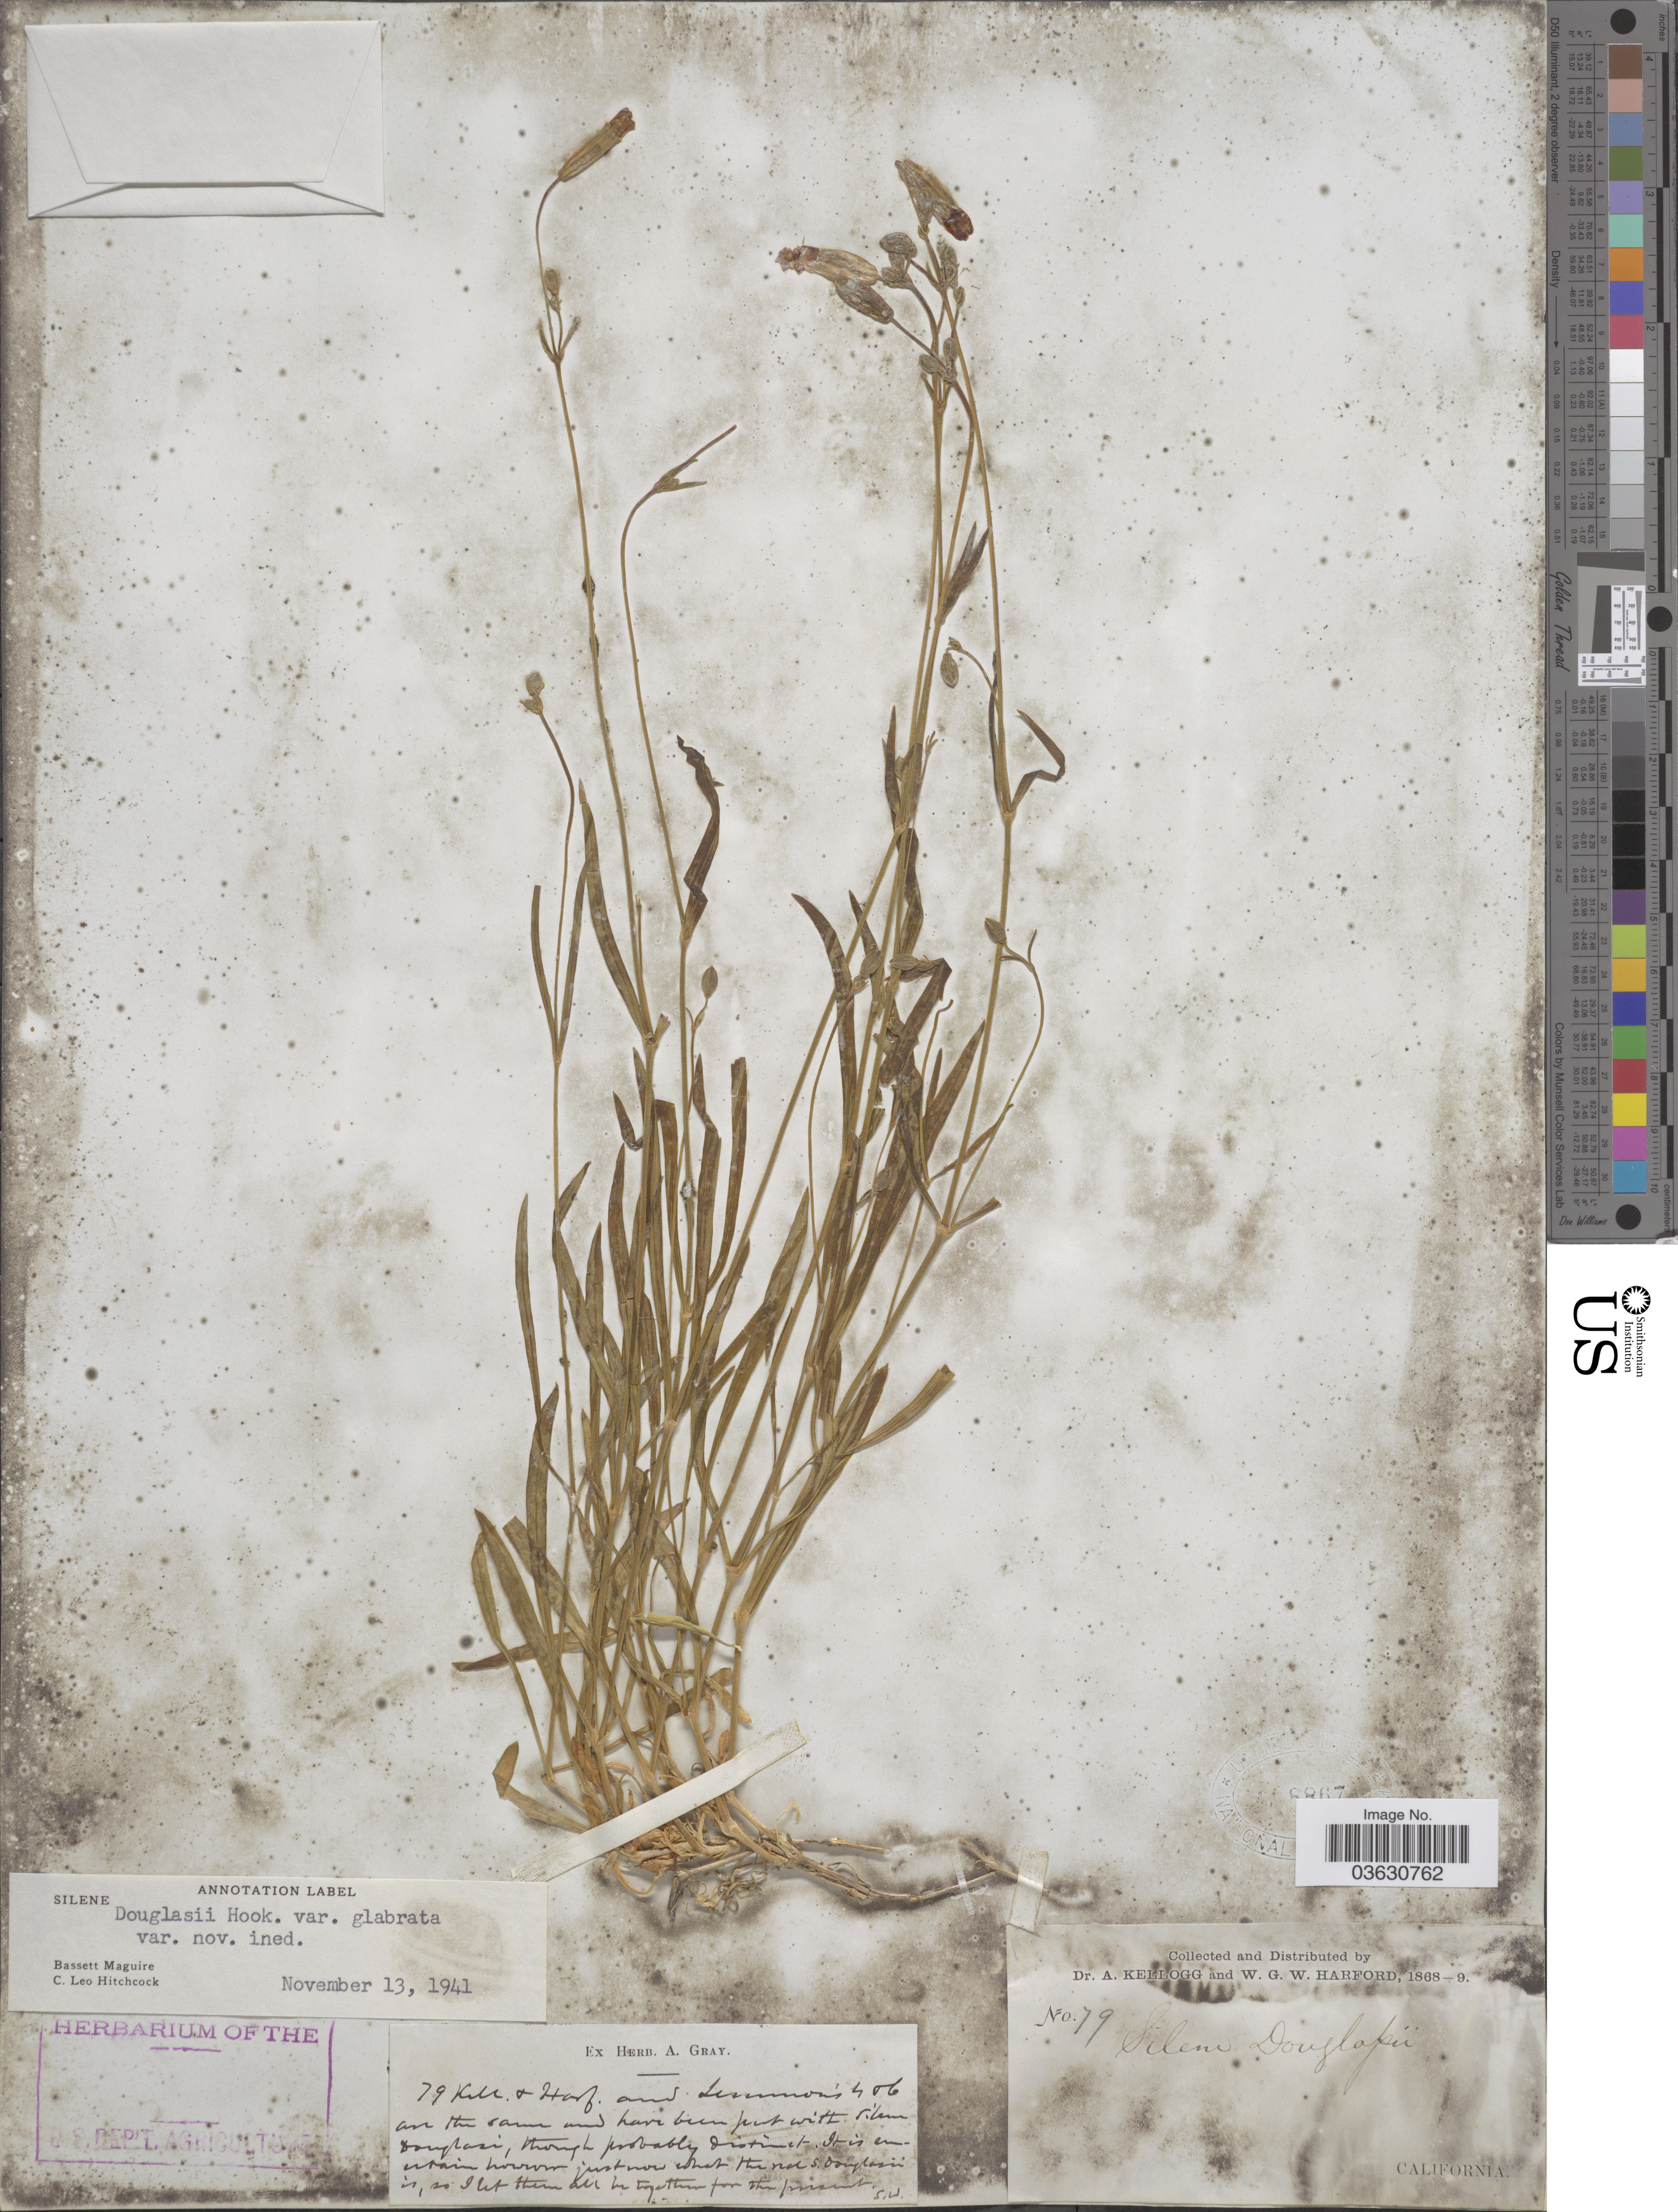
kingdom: Plantae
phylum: Tracheophyta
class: Magnoliopsida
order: Caryophyllales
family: Caryophyllaceae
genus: Silene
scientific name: Silene douglasii var. glabrata Maguire & C.L. Hitchc. var. nov. ined.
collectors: A. Kellogg & W. G. W. Harford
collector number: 79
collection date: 1868/1869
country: United States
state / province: California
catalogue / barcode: US 8867